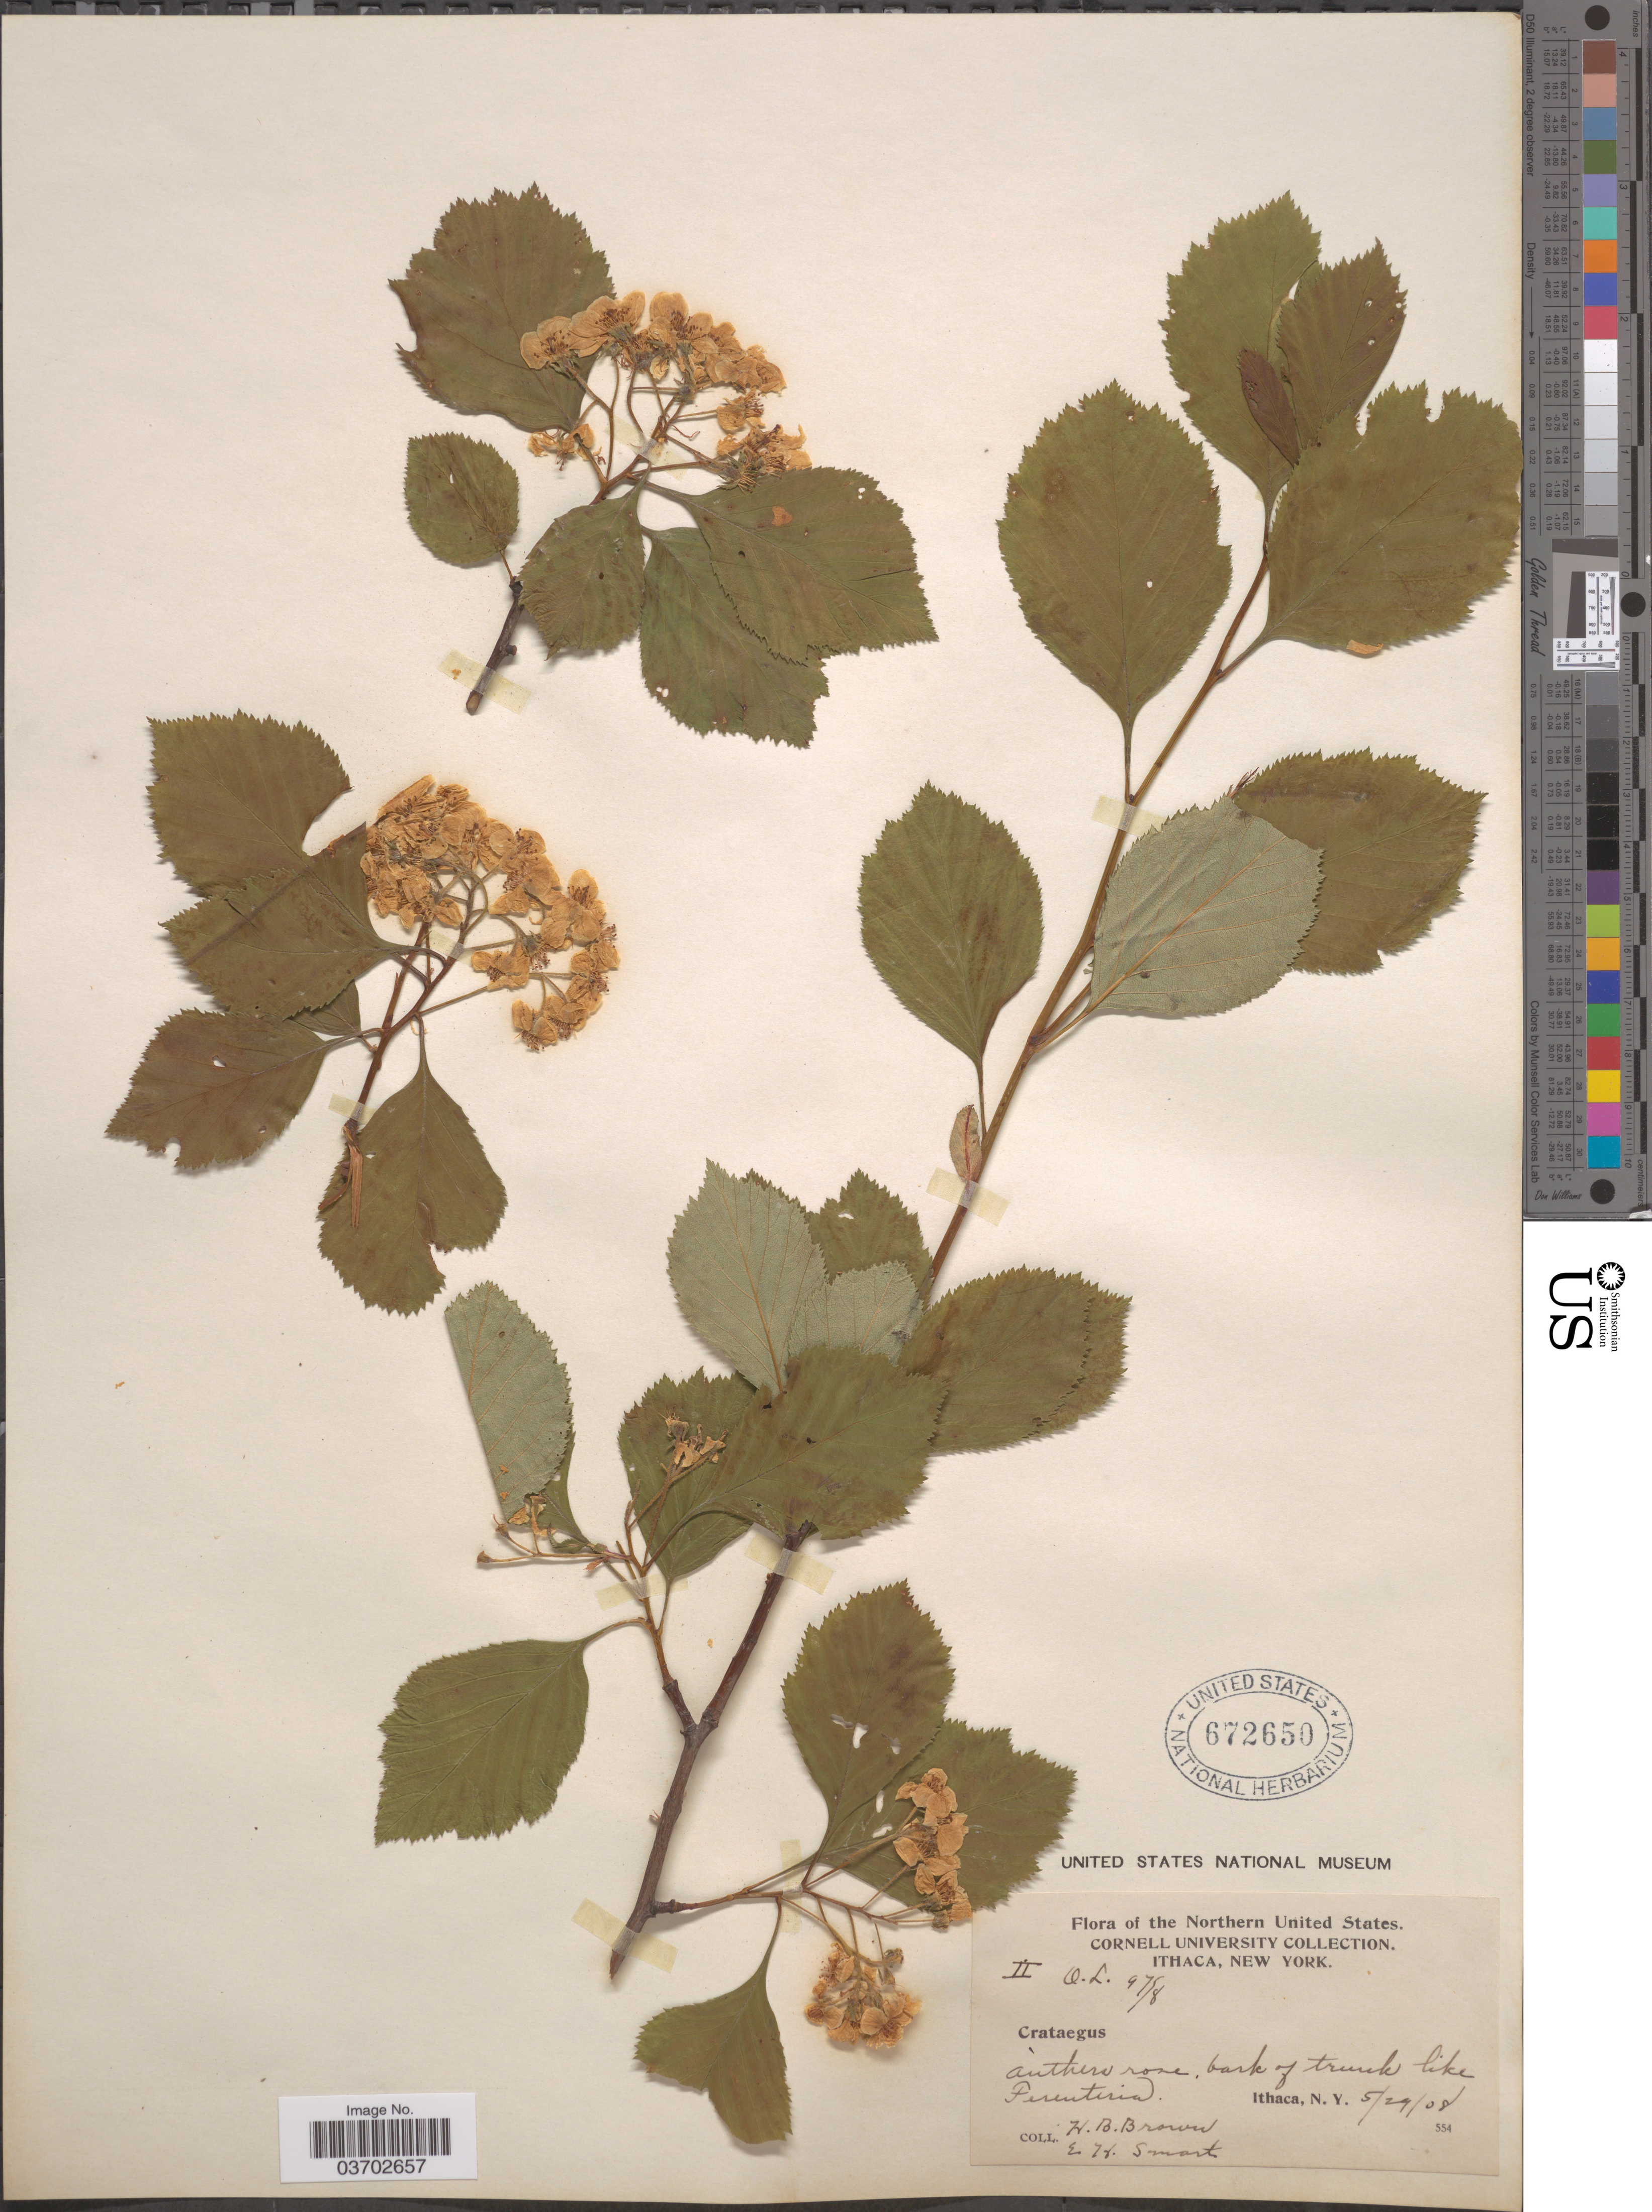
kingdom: Plantae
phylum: Tracheophyta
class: Magnoliopsida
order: Rosales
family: Rosaceae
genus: Crataegus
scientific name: Crataegus sp.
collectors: H. B. Brown & E. Smart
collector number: II.O.L.9758*?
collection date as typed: Transcribed d/m/y: 29/5/8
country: United States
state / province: New York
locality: Northern United States. Ithaca.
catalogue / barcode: US 672650